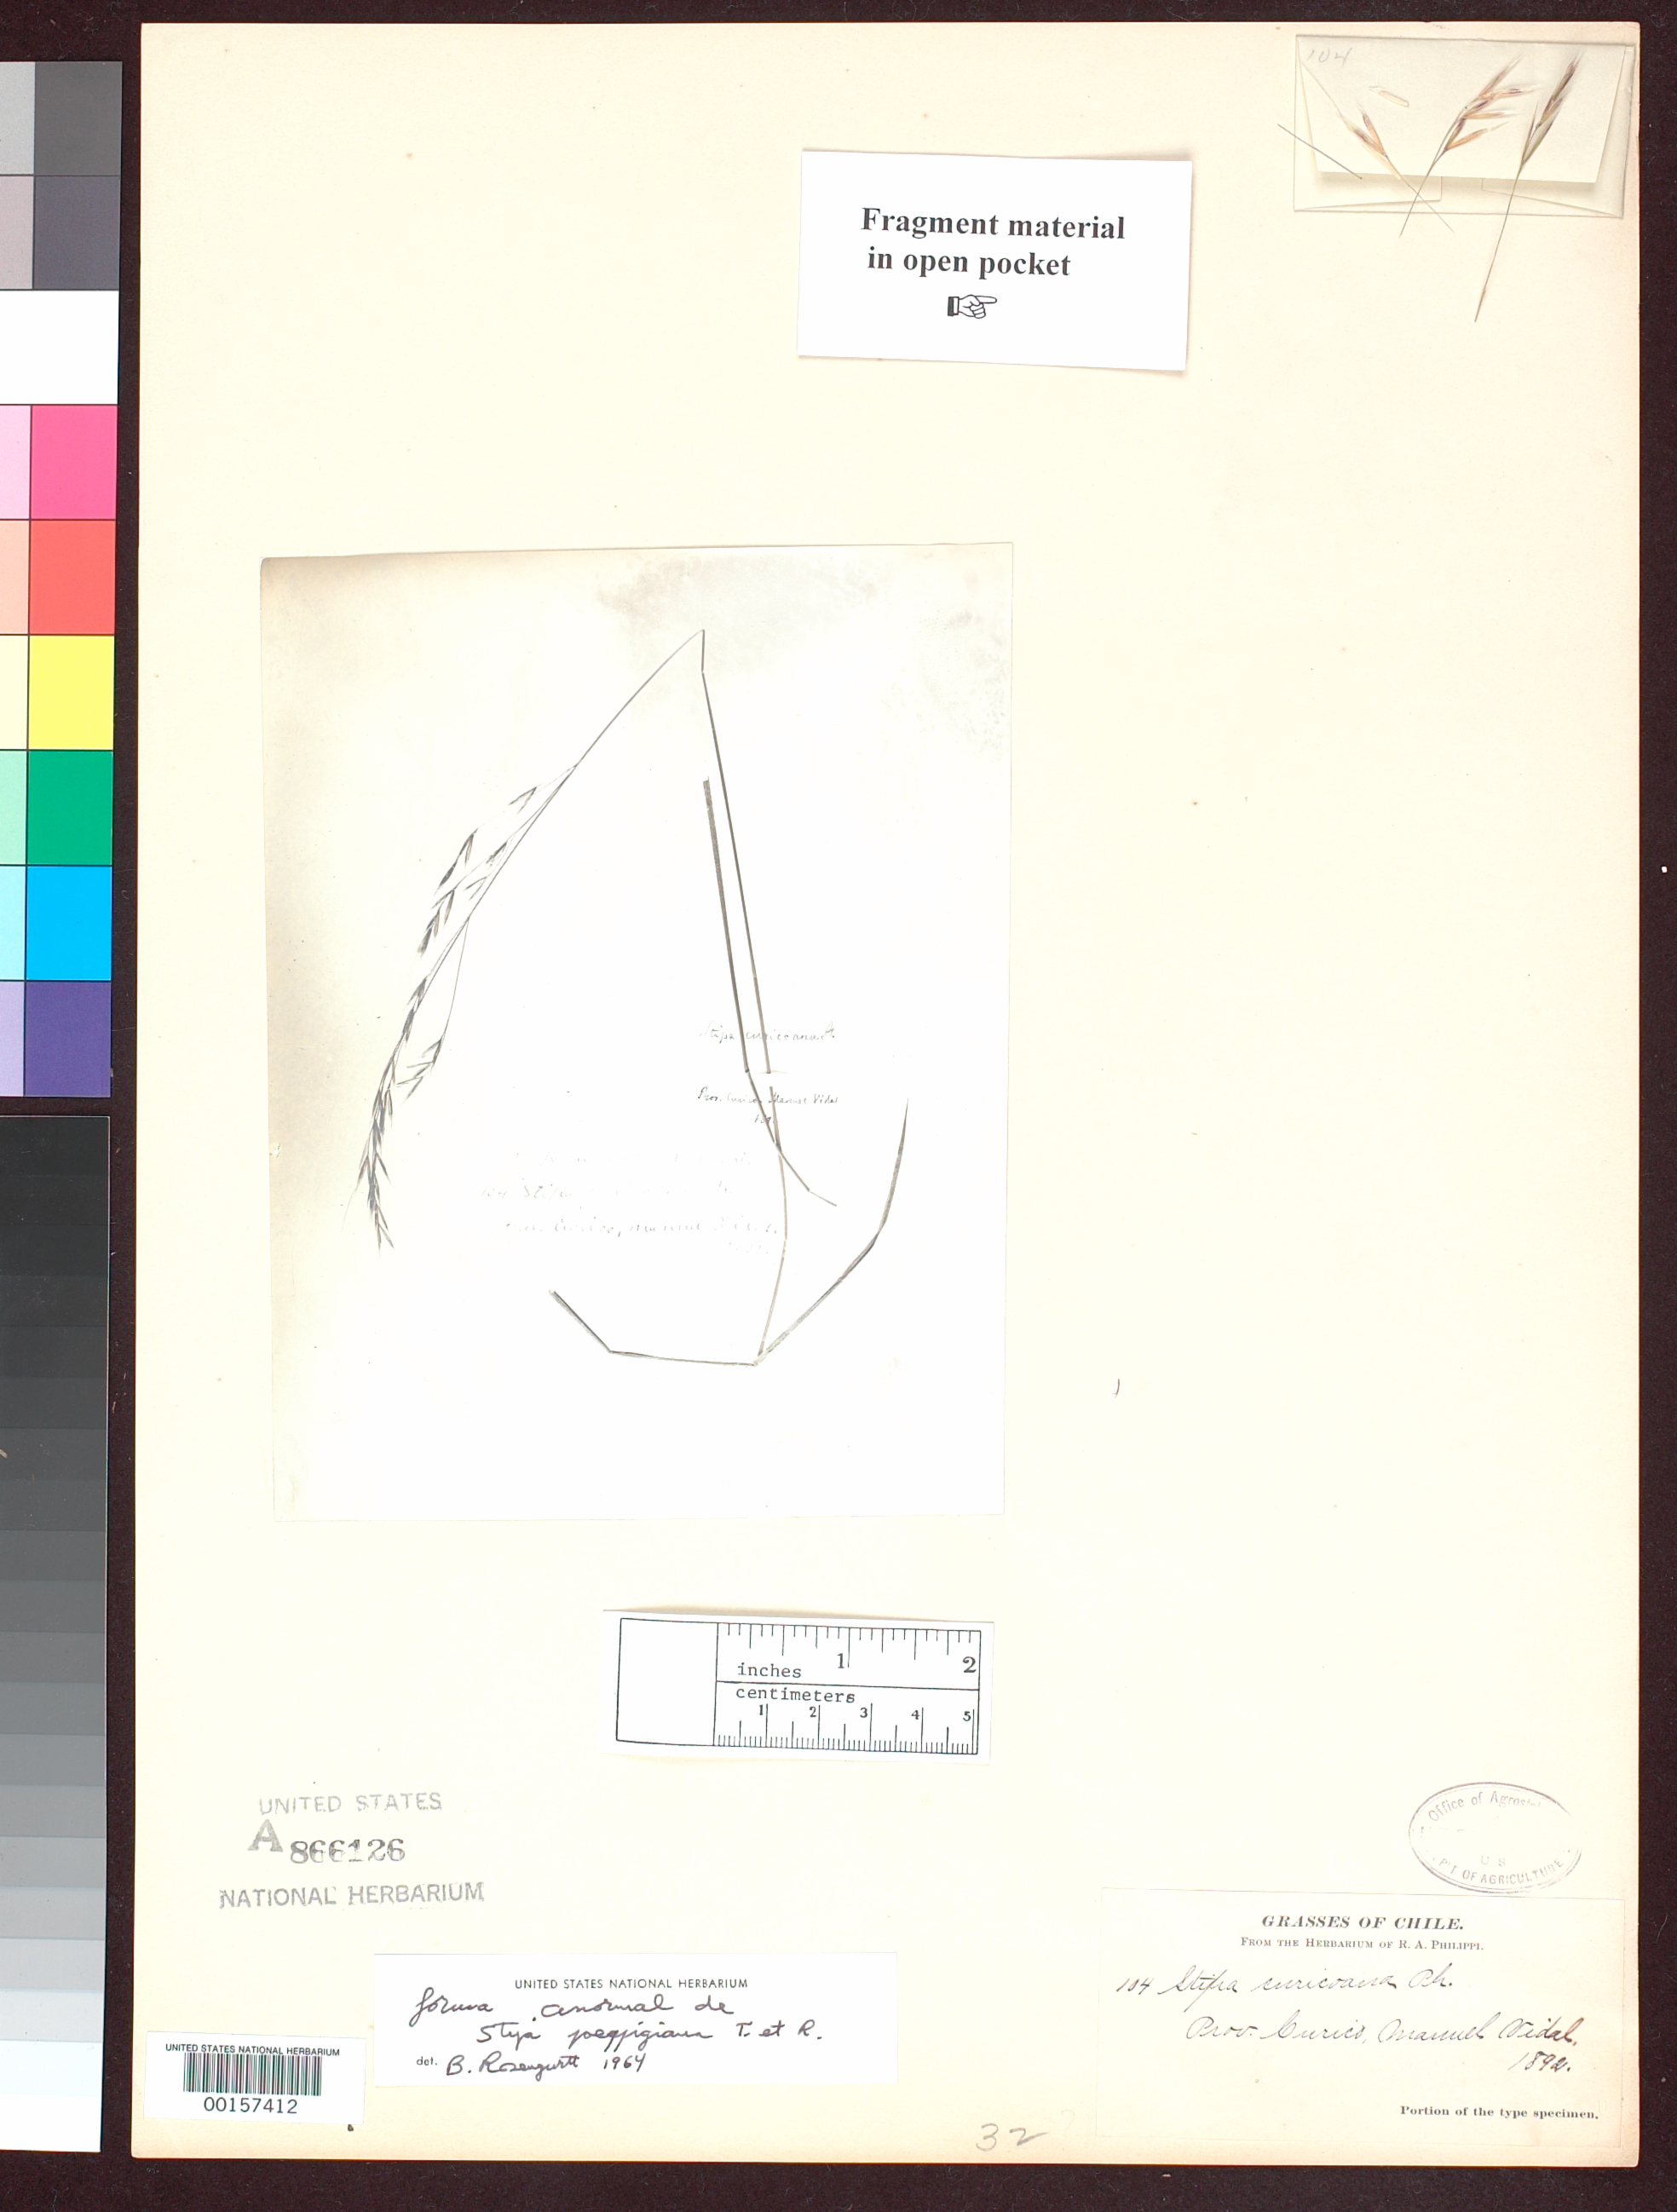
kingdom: Plantae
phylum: Tracheophyta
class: Liliopsida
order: Poales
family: Poaceae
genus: Stipa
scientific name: Stipa curicoana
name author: Phil.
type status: Type Fragment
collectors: M. Vidal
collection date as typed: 1892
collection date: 1892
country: Chile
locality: Curico.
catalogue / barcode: US 866126A